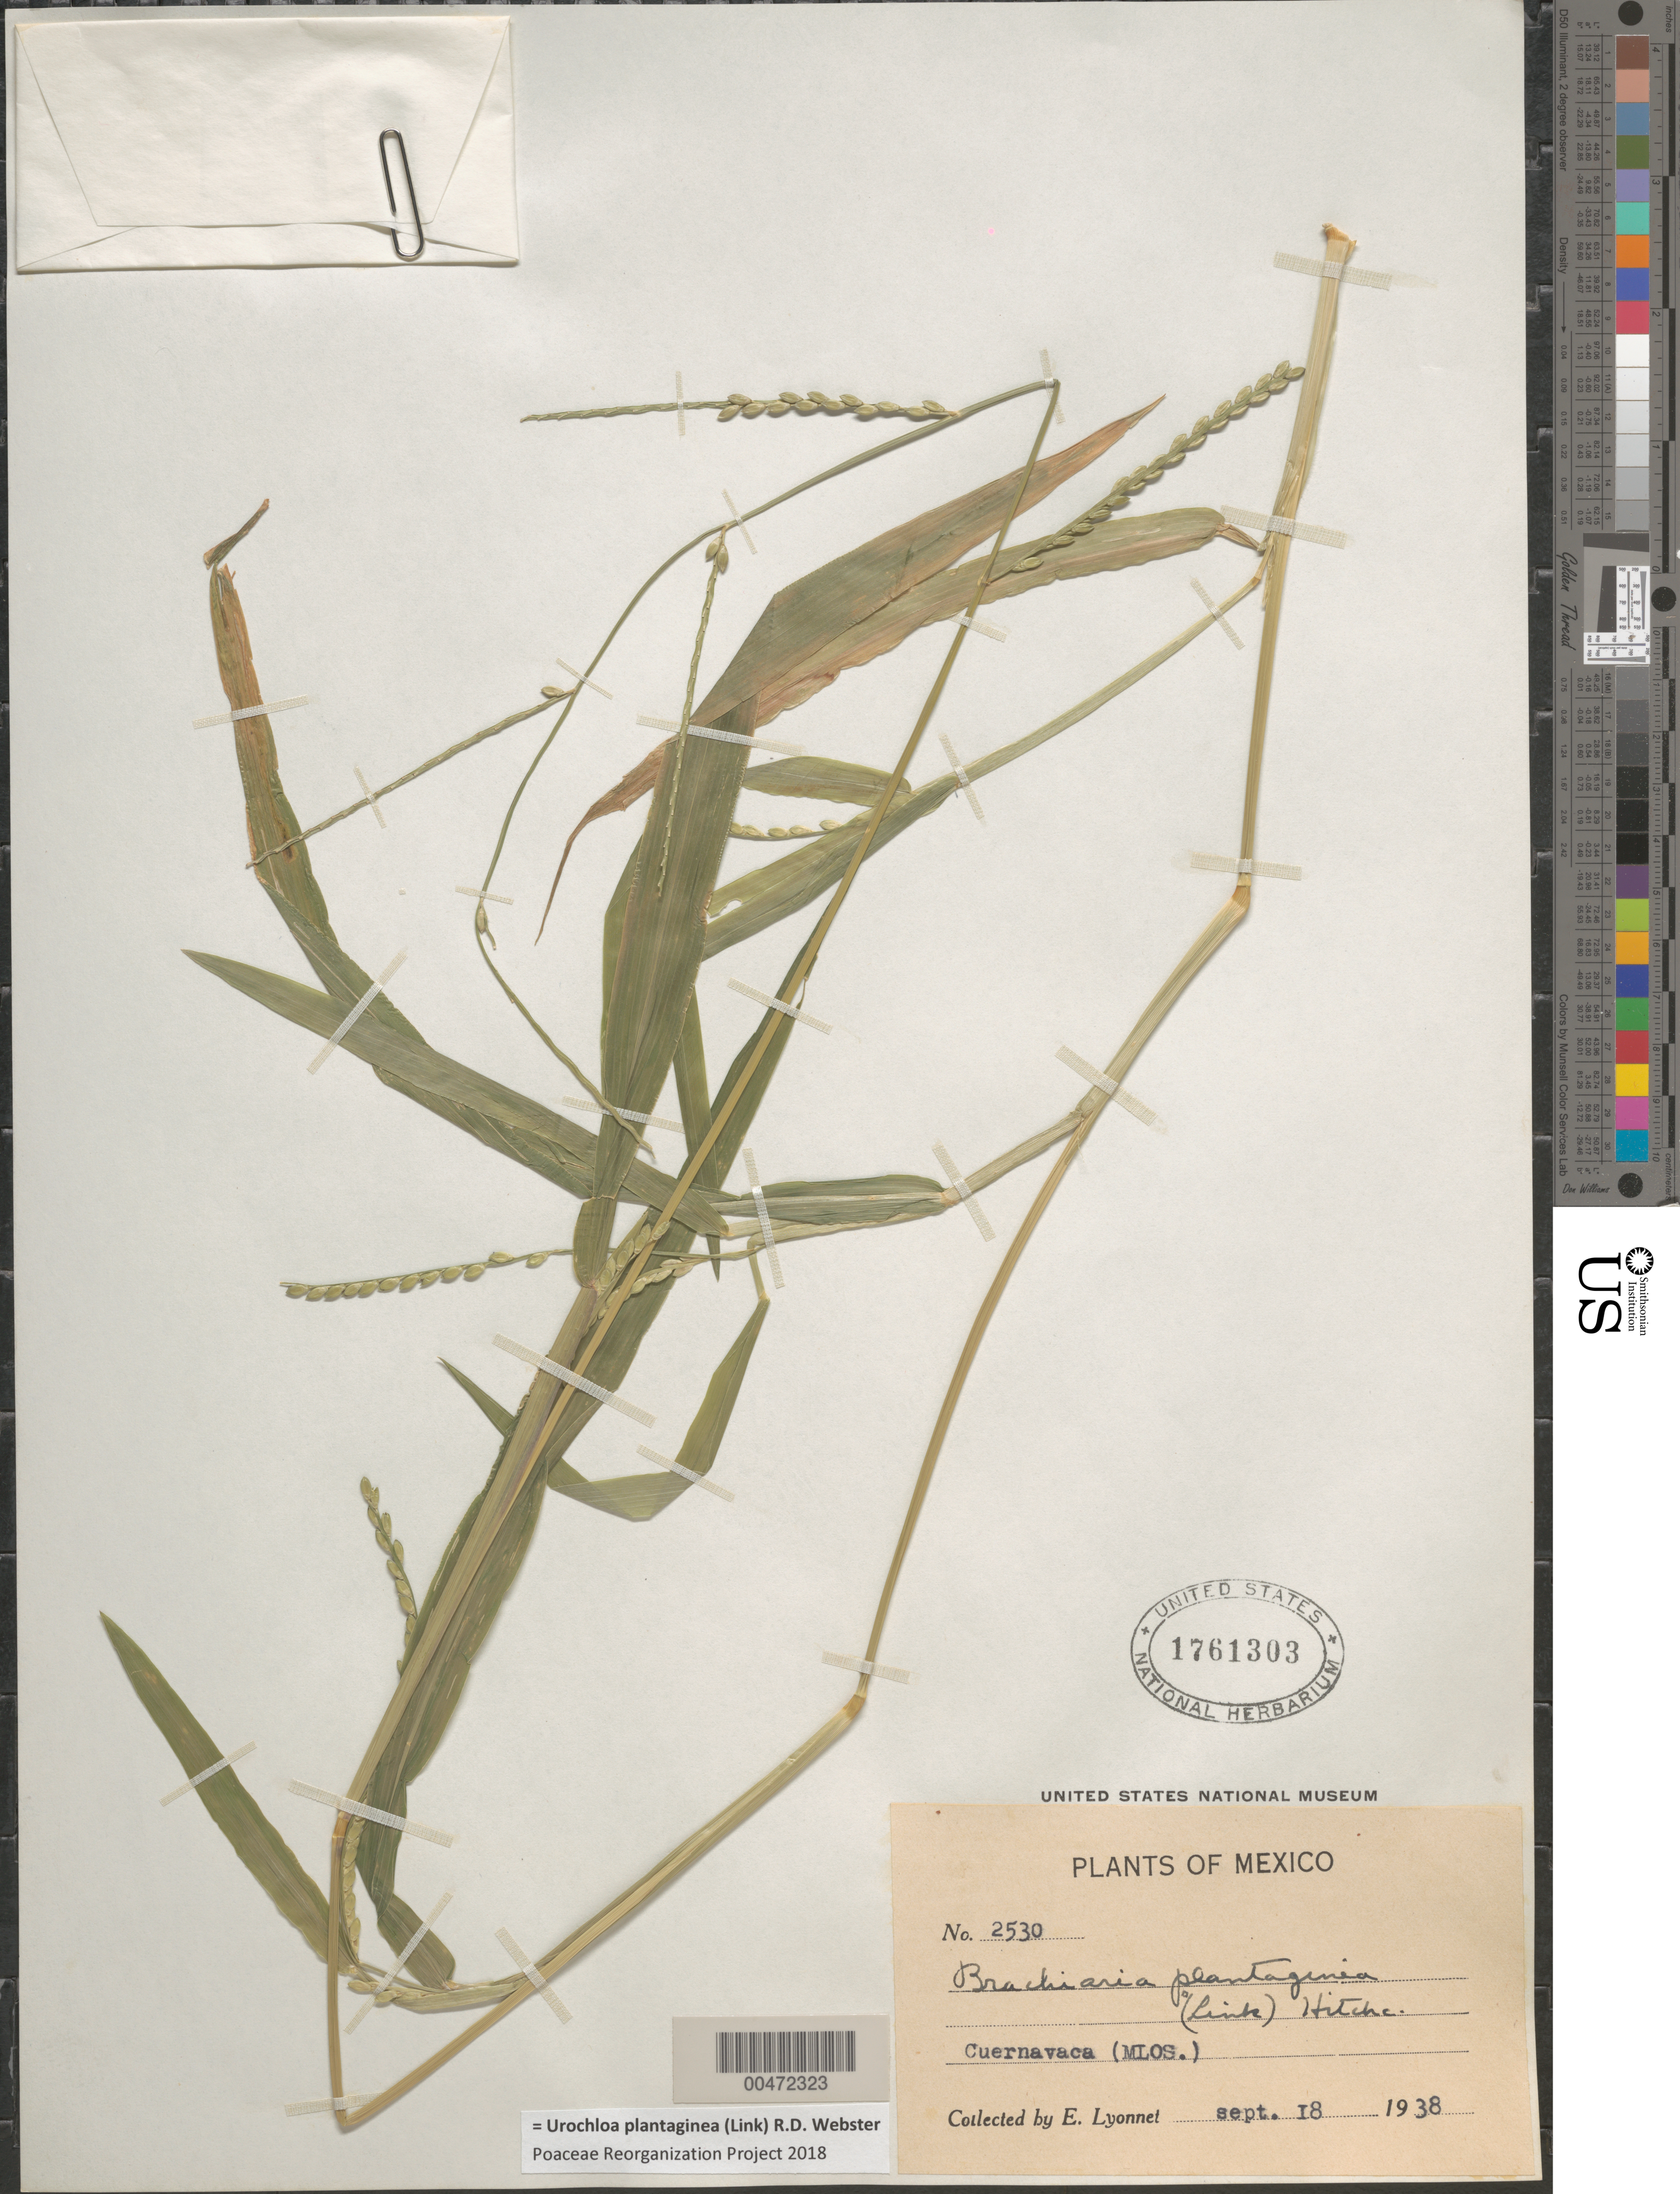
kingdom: Plantae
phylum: Tracheophyta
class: Liliopsida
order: Poales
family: Poaceae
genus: Urochloa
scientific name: Urochloa plantiginea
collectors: Bro. E. Lyonnet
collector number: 2530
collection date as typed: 18 Sep 1938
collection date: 1938-09-18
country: Mexico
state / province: Morelos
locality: Cuernavaca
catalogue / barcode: US 1761303